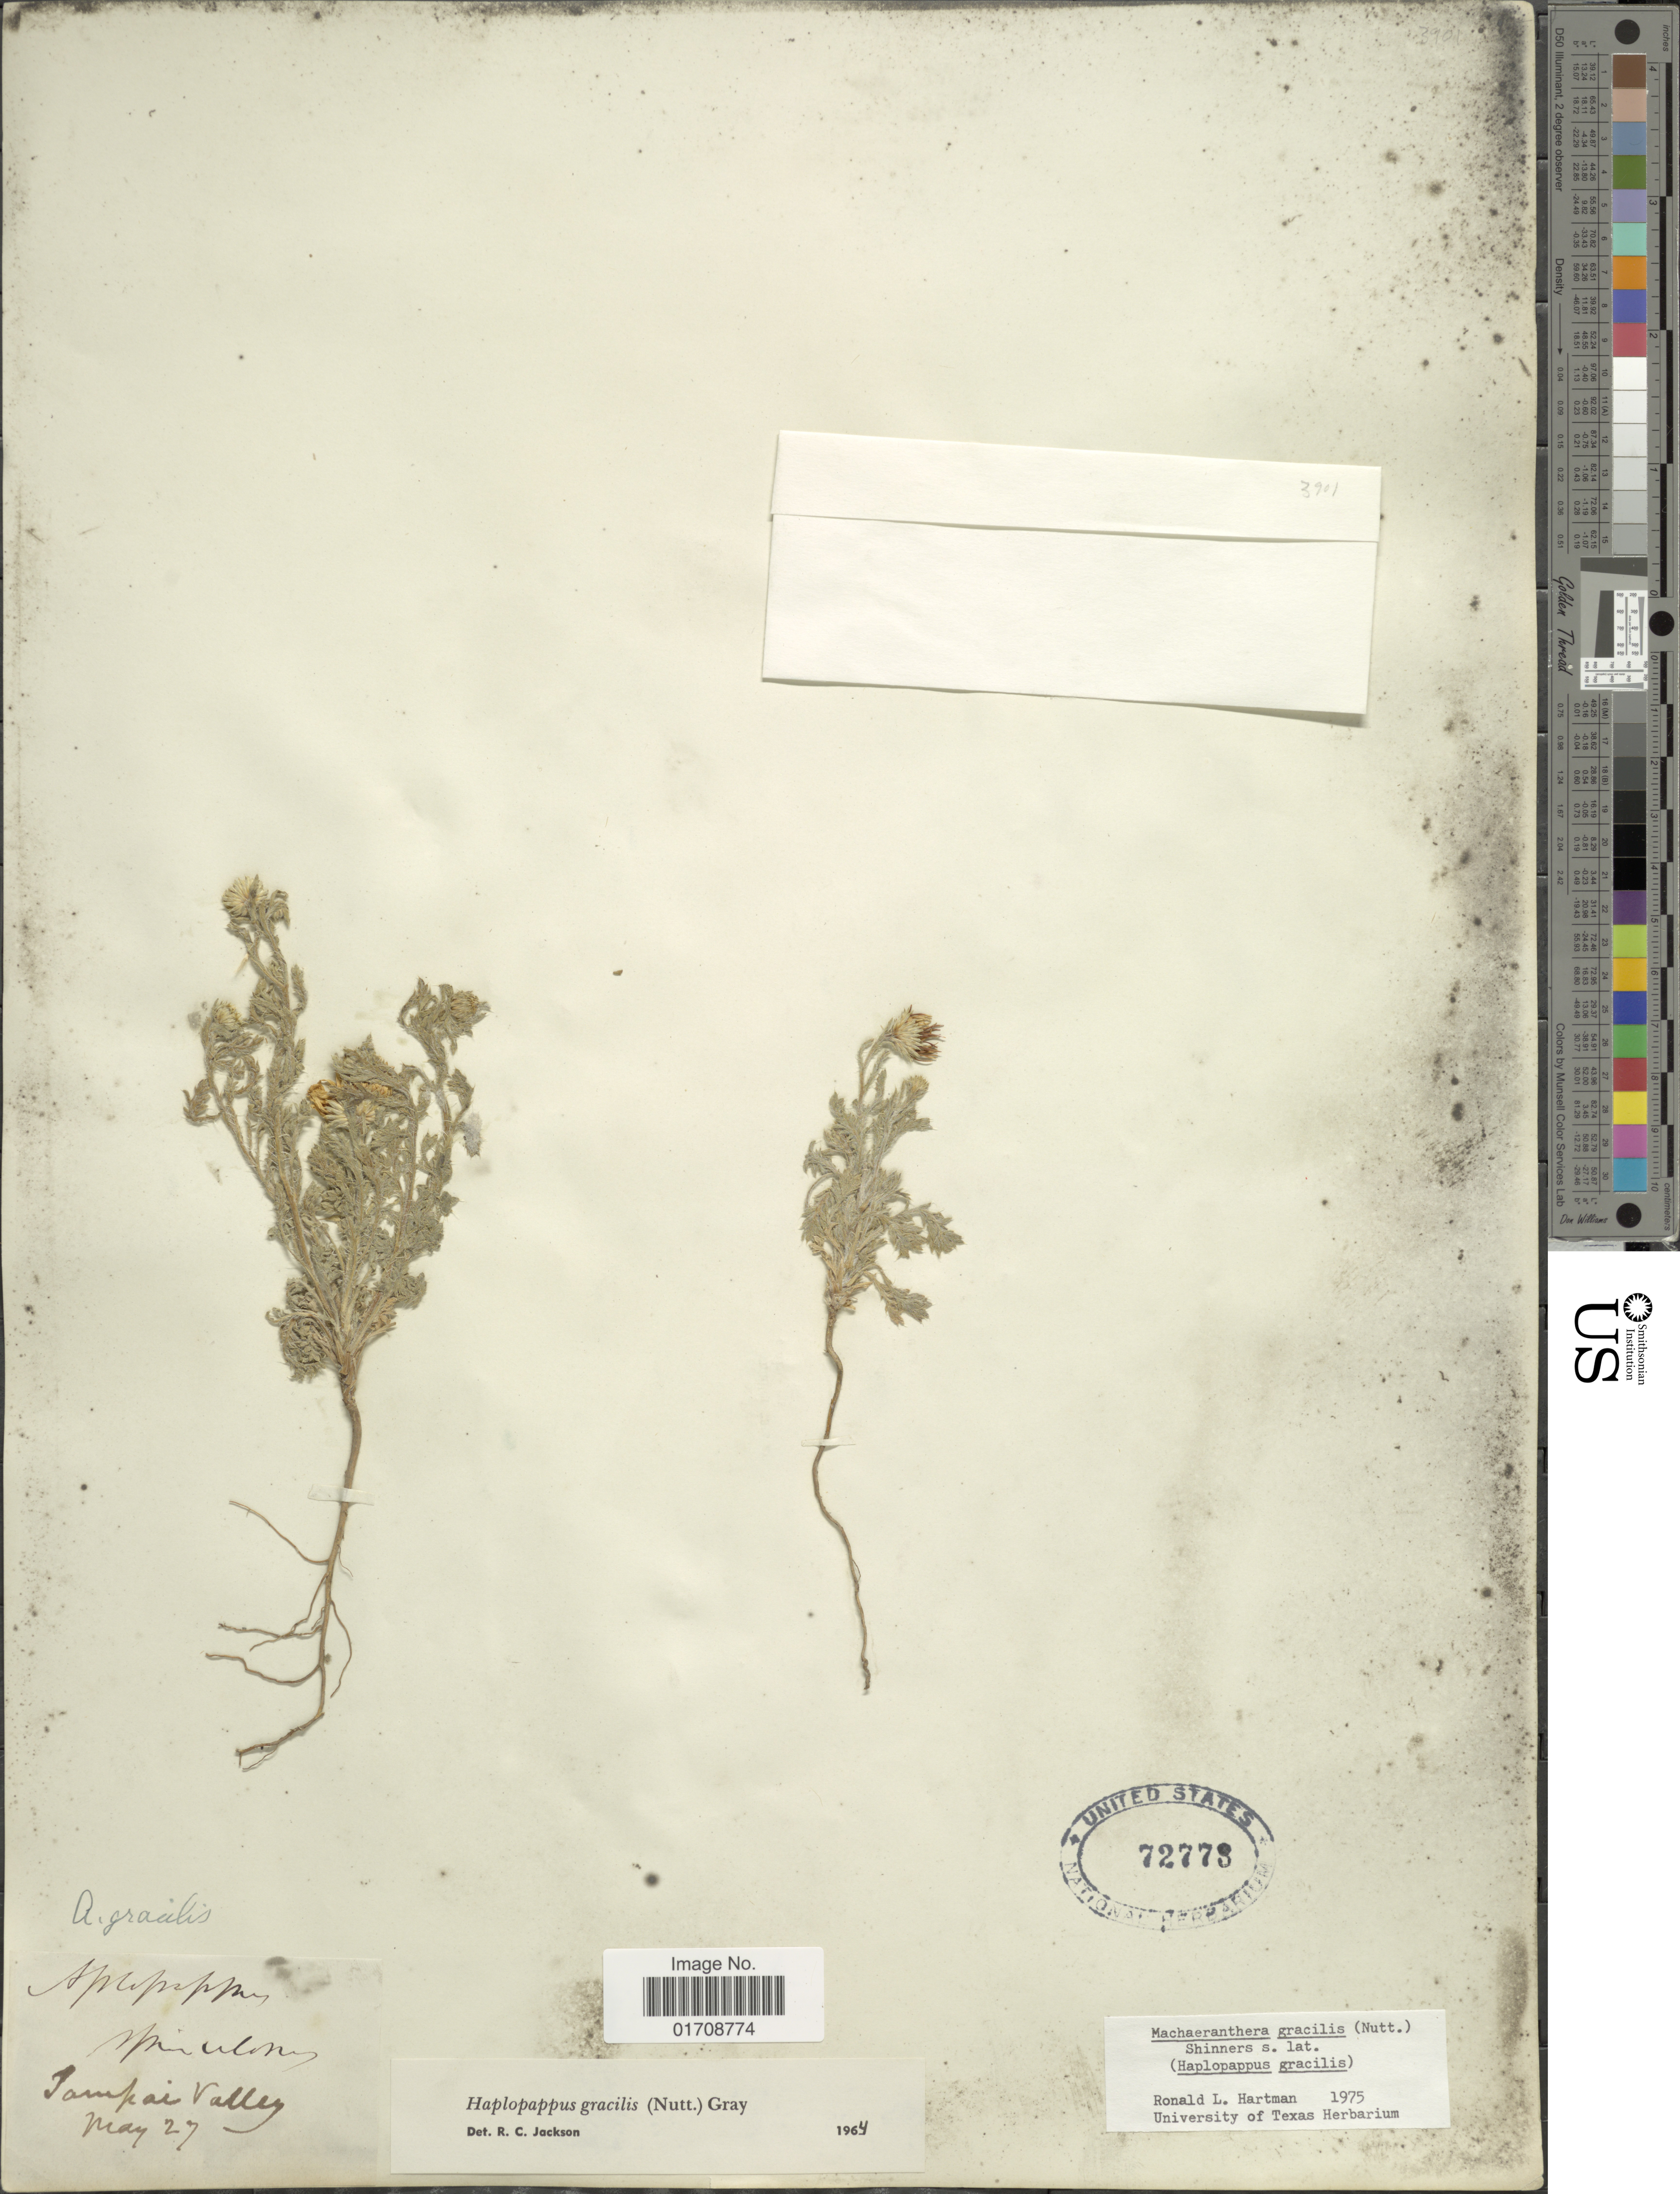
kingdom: Plantae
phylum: Tracheophyta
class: Magnoliopsida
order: Asterales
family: Asteraceae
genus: Machaeranthera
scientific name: Machaeranthera gracilis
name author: (Nutt.) Shinners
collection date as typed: Transcribed d/m/y: /5/27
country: Papua New Guinea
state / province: New Ireland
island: New Ireland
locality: Tampai Valley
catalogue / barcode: US 72773